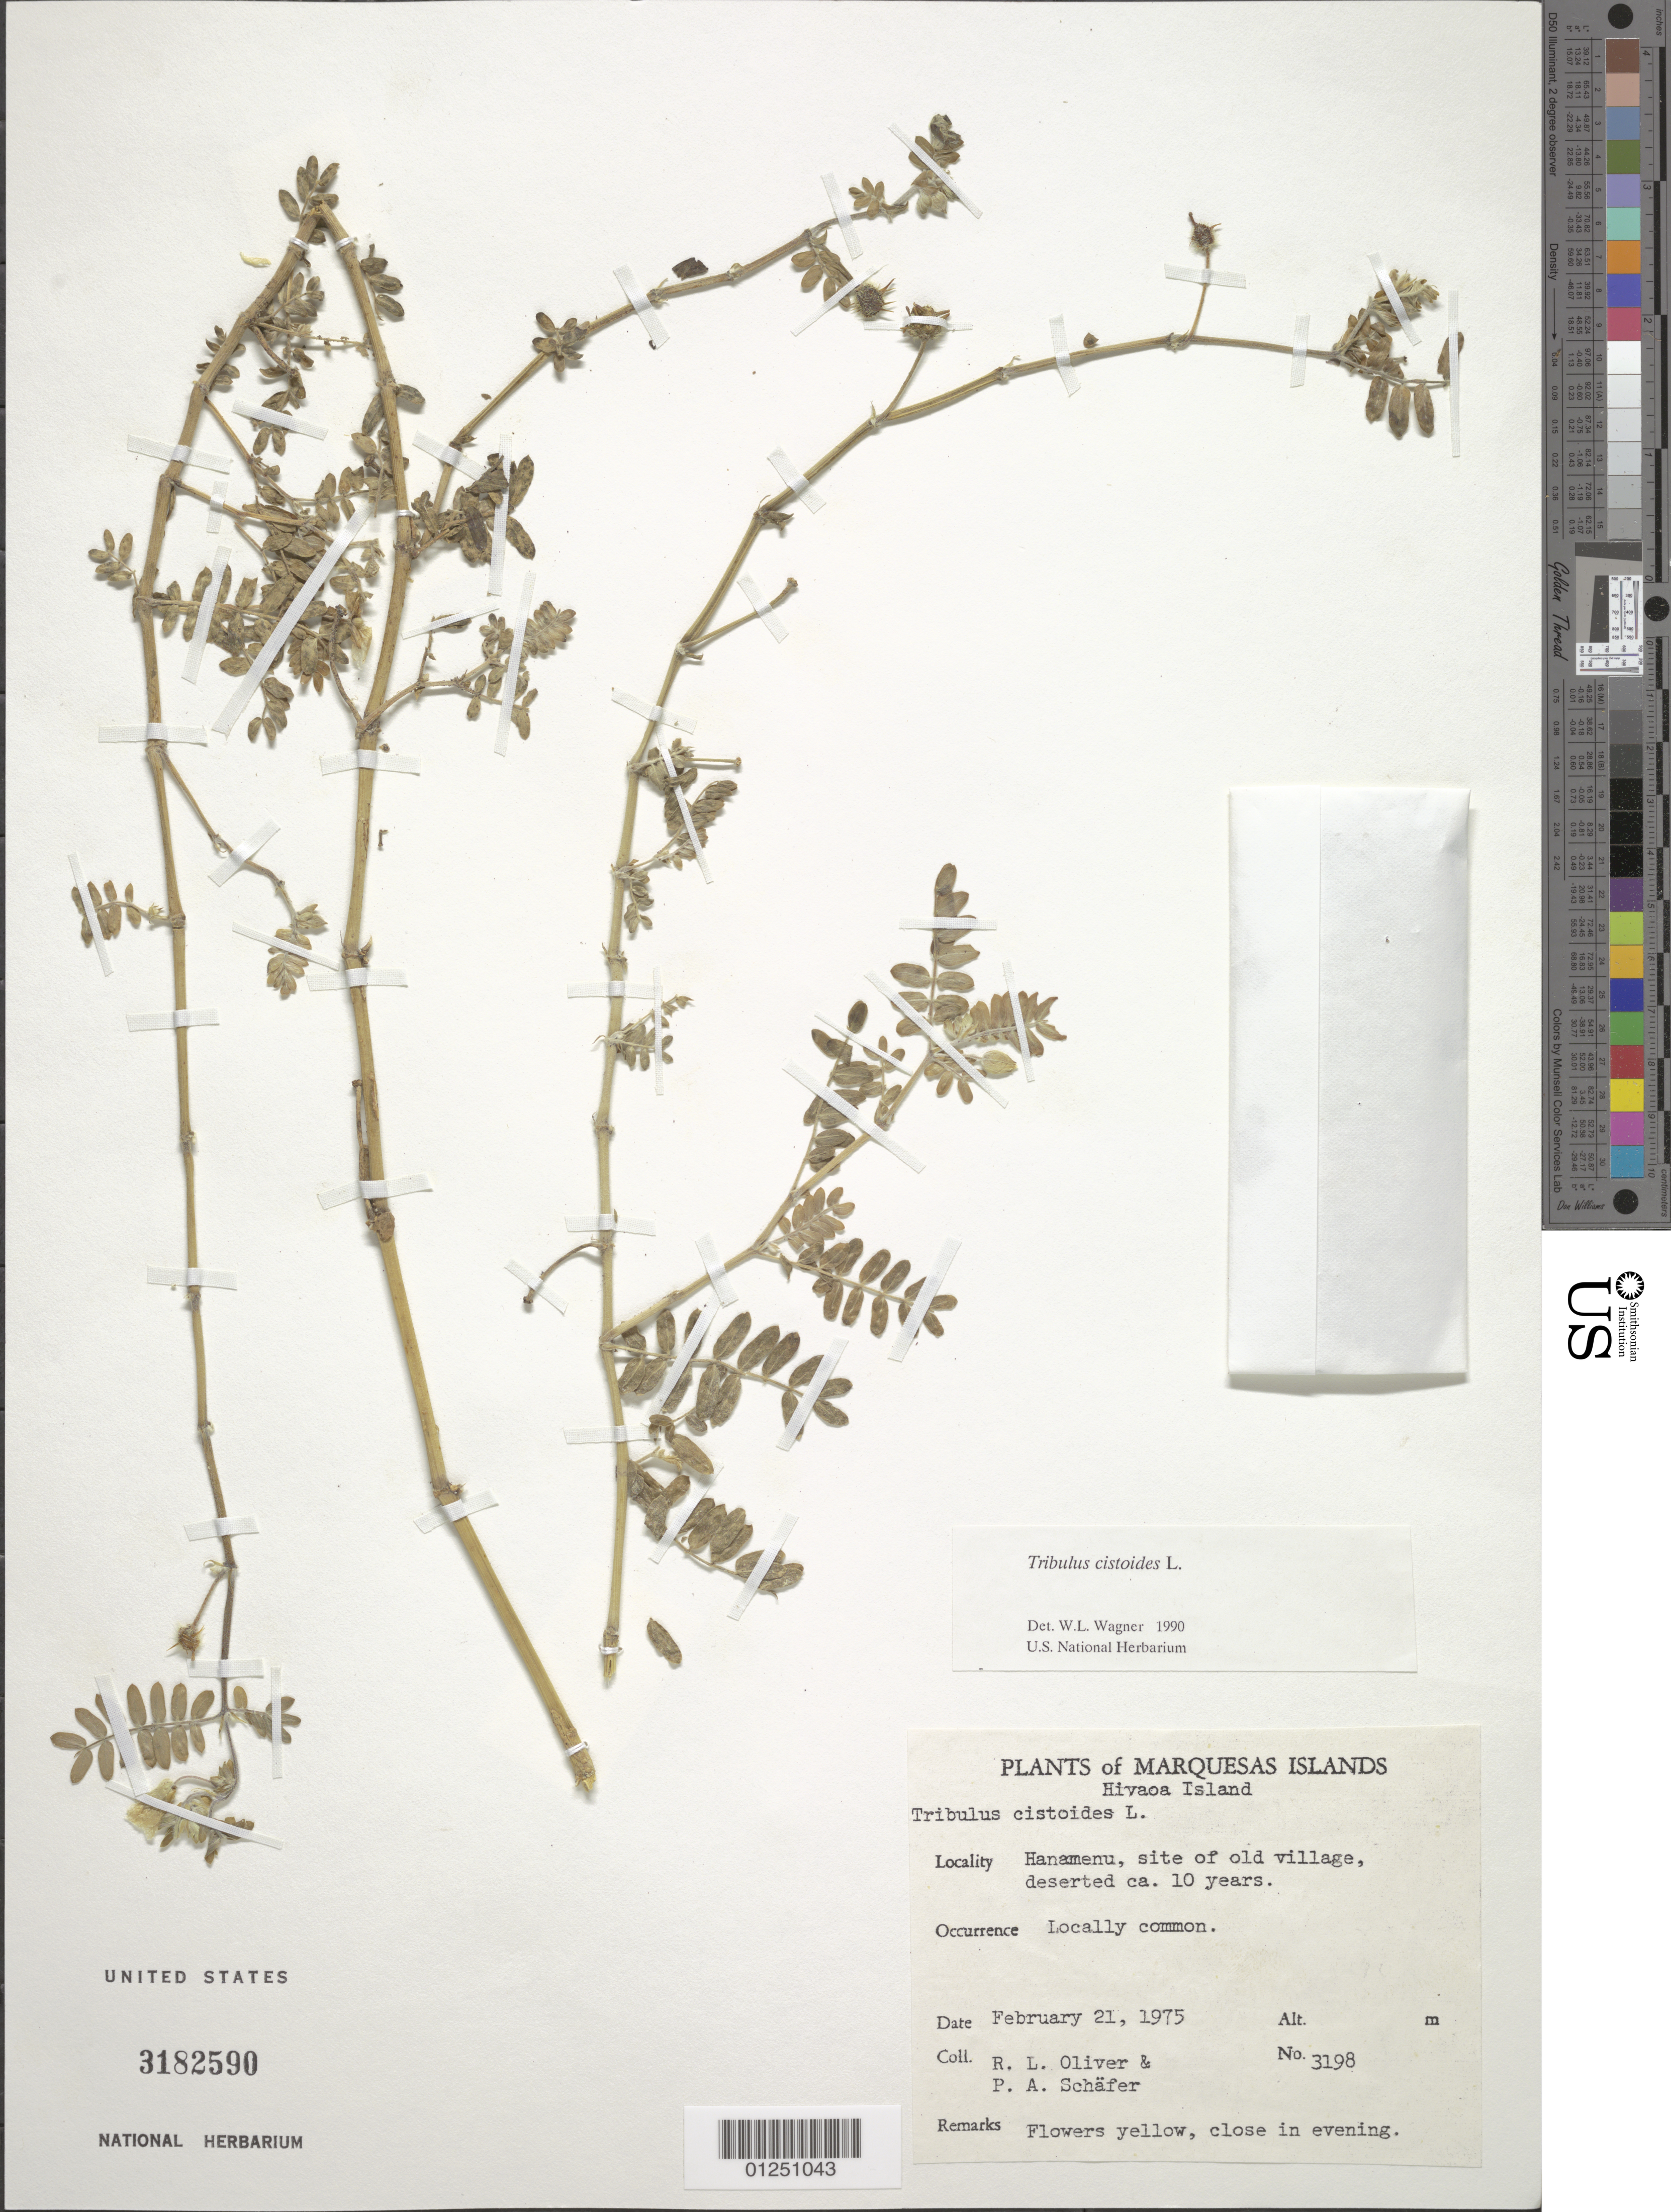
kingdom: Plantae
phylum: Tracheophyta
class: Magnoliopsida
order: Zygophyllales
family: Zygophyllaceae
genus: Tribulus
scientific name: Tribulus cistoides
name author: L.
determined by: Wagner, W. L., (BOT), Smithsonian Institution - National Museum of Natural History (UNITED STATES)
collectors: R. L. Oliver & P. A. Schäfer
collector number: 3198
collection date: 1975-02-21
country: French Polynesia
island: Hiva Oa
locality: Hanamenu, site of old village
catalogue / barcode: US 3182590